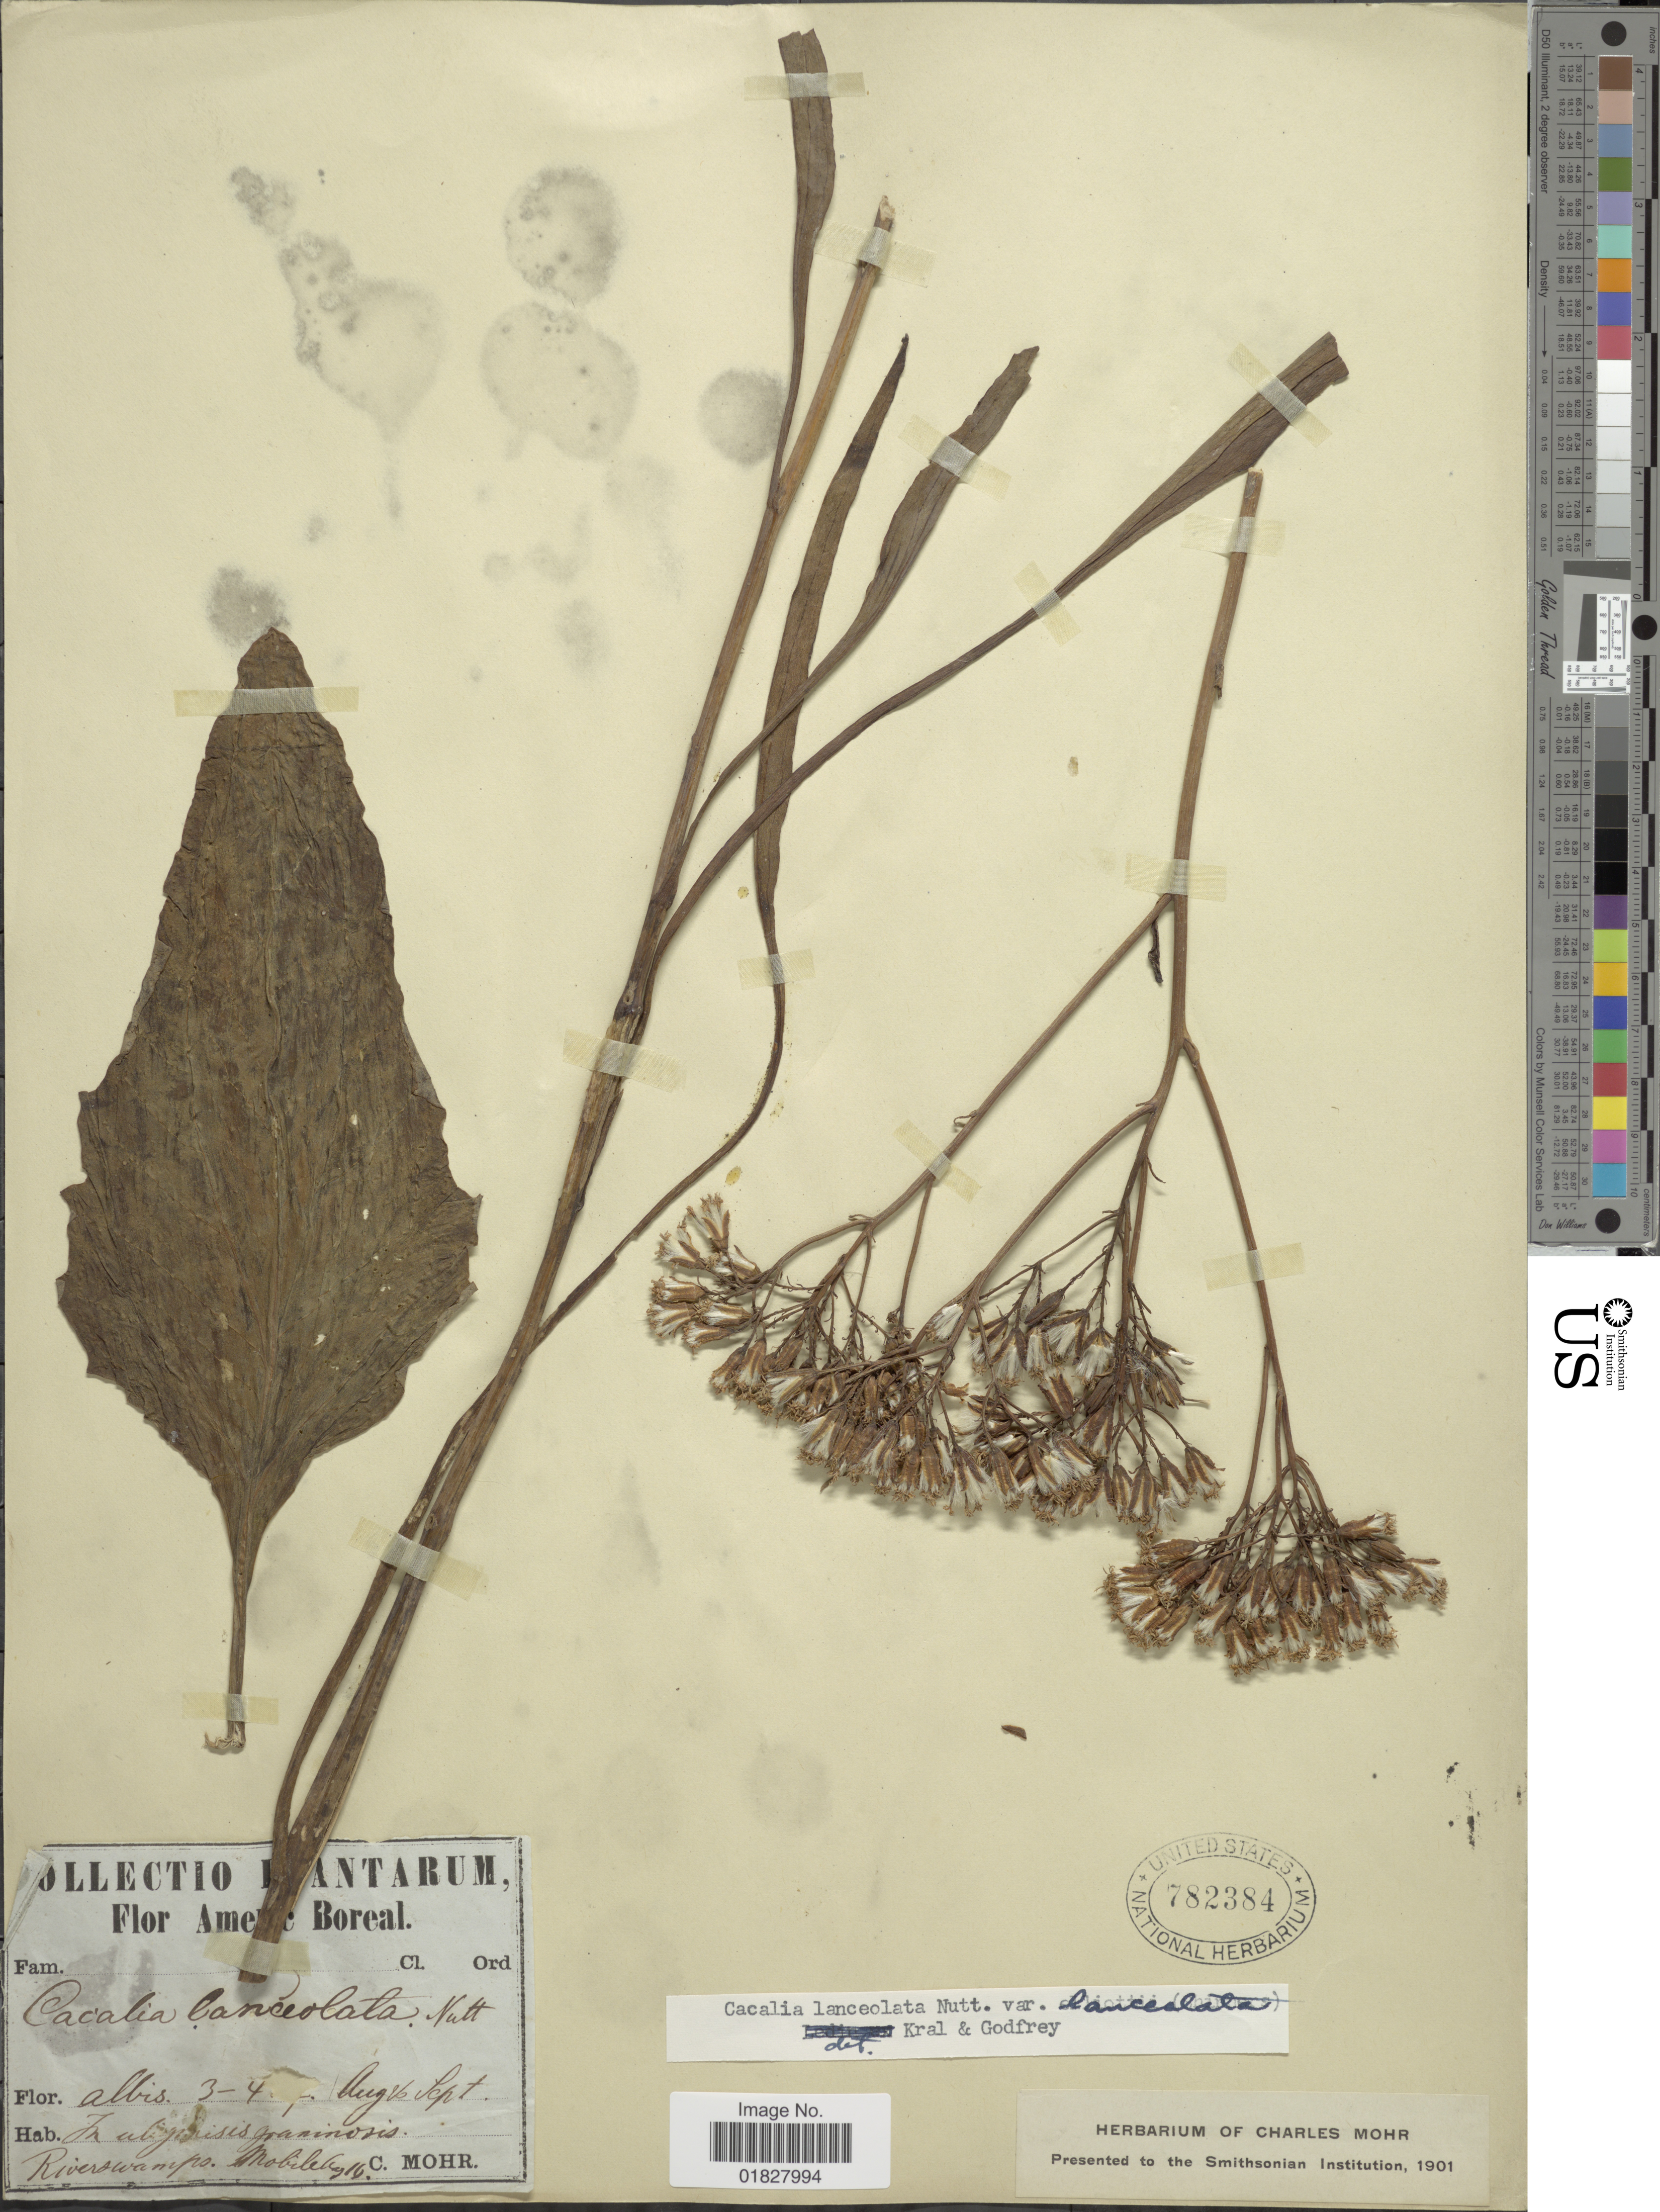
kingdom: Plantae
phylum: Tracheophyta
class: Magnoliopsida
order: Asterales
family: Asteraceae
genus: Arnoglossum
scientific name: Arnoglossum ovatum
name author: (Walter) H. Rob.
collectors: Mohr, C. T. (herbarium)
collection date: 1916-08/1916-09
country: United States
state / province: Alabama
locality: Mobile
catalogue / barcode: US 782384